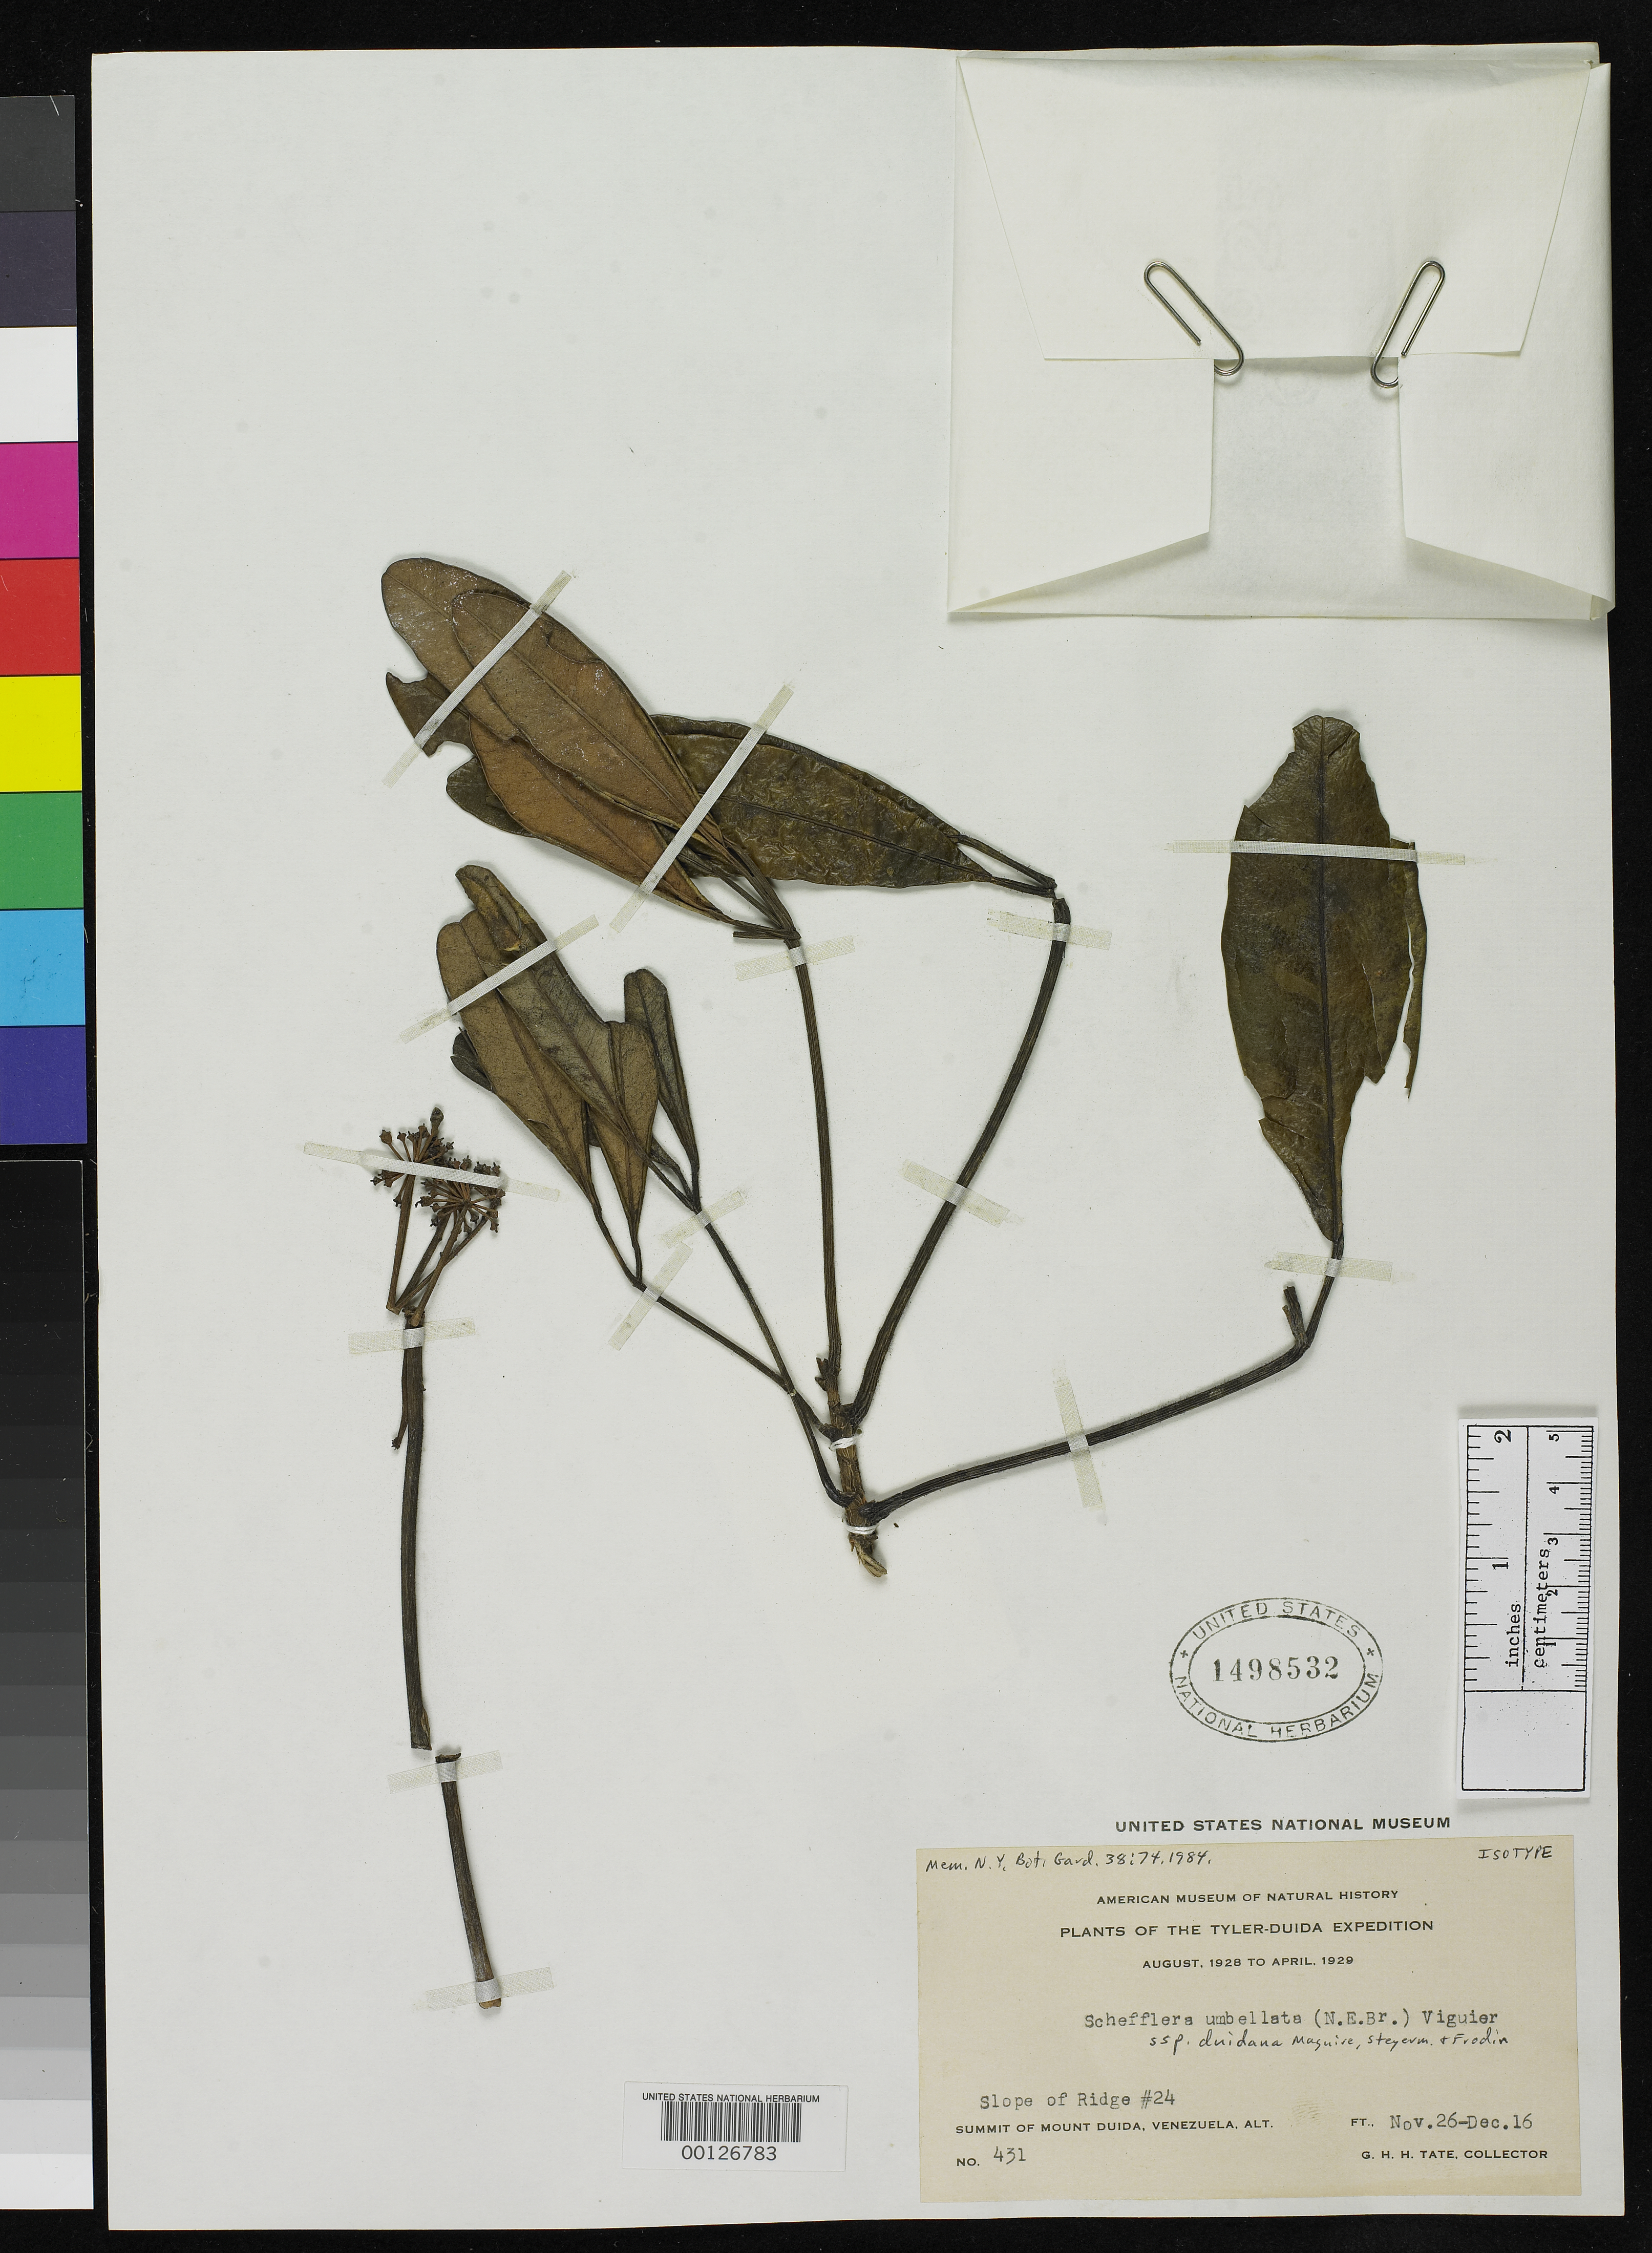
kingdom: Plantae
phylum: Tracheophyta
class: Magnoliopsida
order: Apiales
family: Araliaceae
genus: Schefflera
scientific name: Schefflera umbellata subsp. duidana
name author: Maguire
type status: Isotype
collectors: G. H. H.Tate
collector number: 431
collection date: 1928-11-26/1928-12-16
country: Venezuela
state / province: Amazonas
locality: Summit of Mount Duida, slope of Ridge #24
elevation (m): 1650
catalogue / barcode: US 1498532